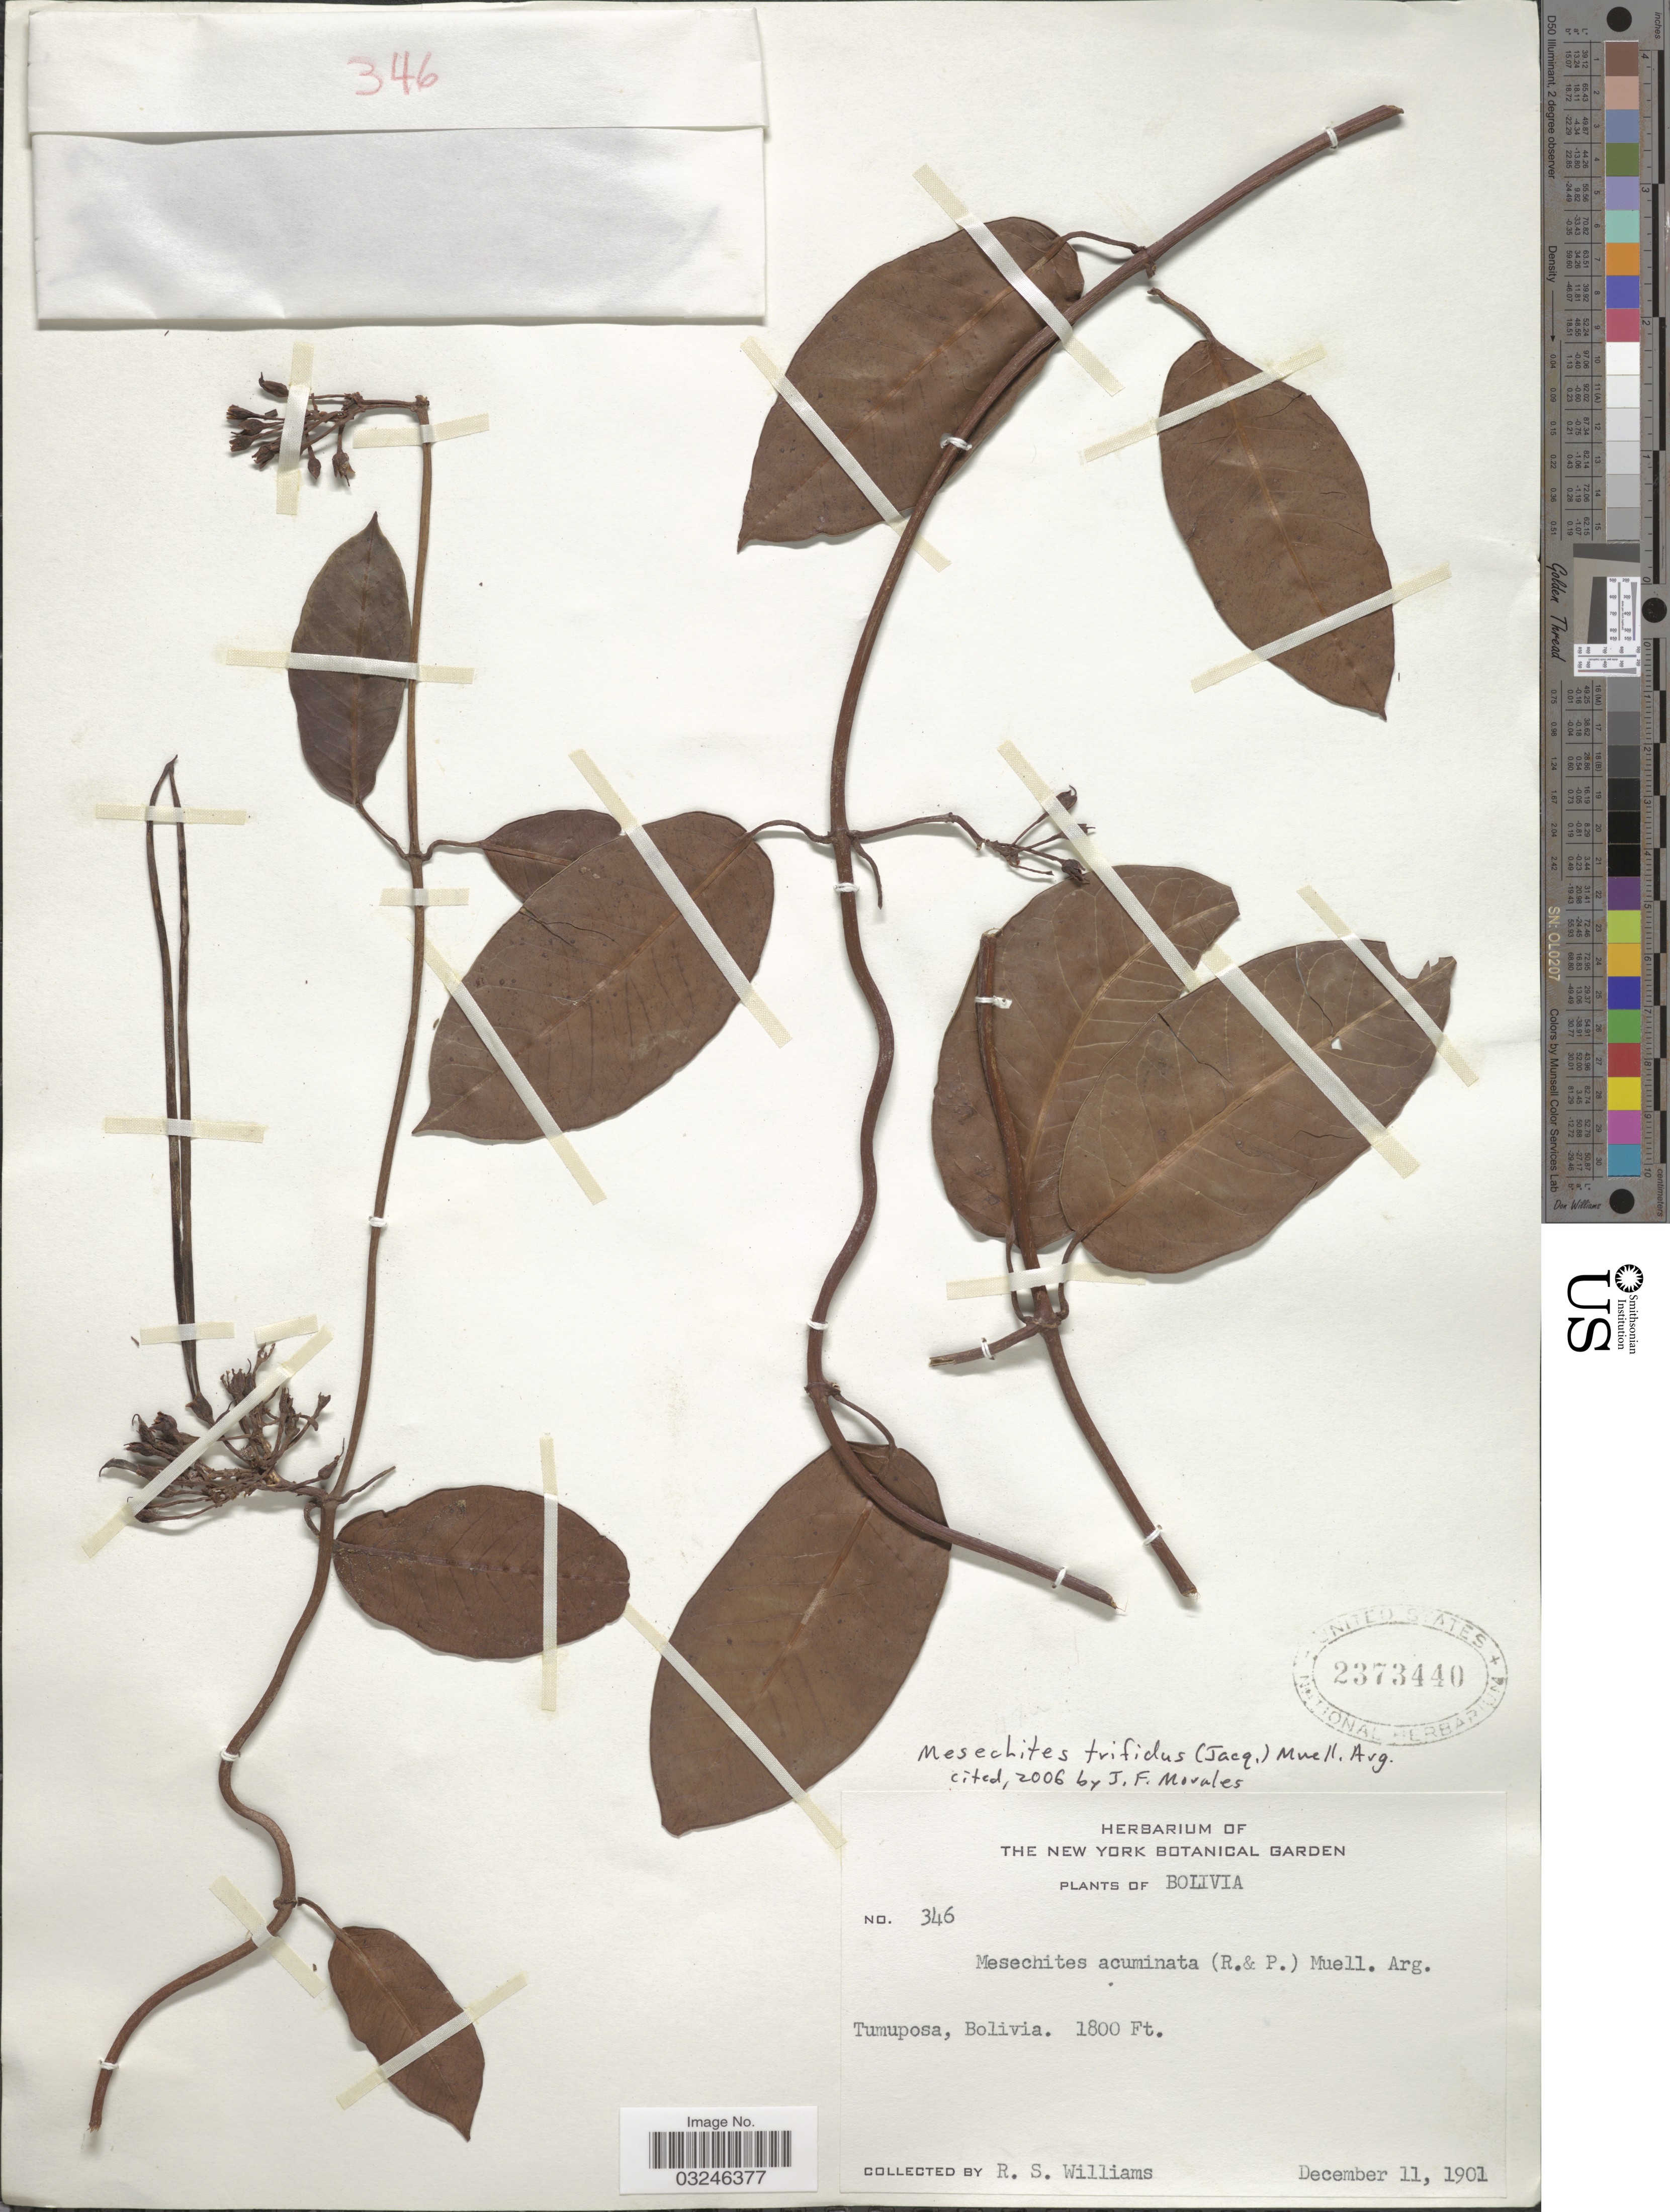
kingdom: Plantae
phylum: Tracheophyta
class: Magnoliopsida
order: Gentianales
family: Apocynaceae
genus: Mesechites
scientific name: Mesechites trifidus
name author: (Jacq.) Müll. Arg.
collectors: R. S. Williams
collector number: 346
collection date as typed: Dec. 11, 1901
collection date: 1901-12-11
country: Bolivia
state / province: La Paz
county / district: Iturralde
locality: Tumupasa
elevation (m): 549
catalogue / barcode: US 2373440